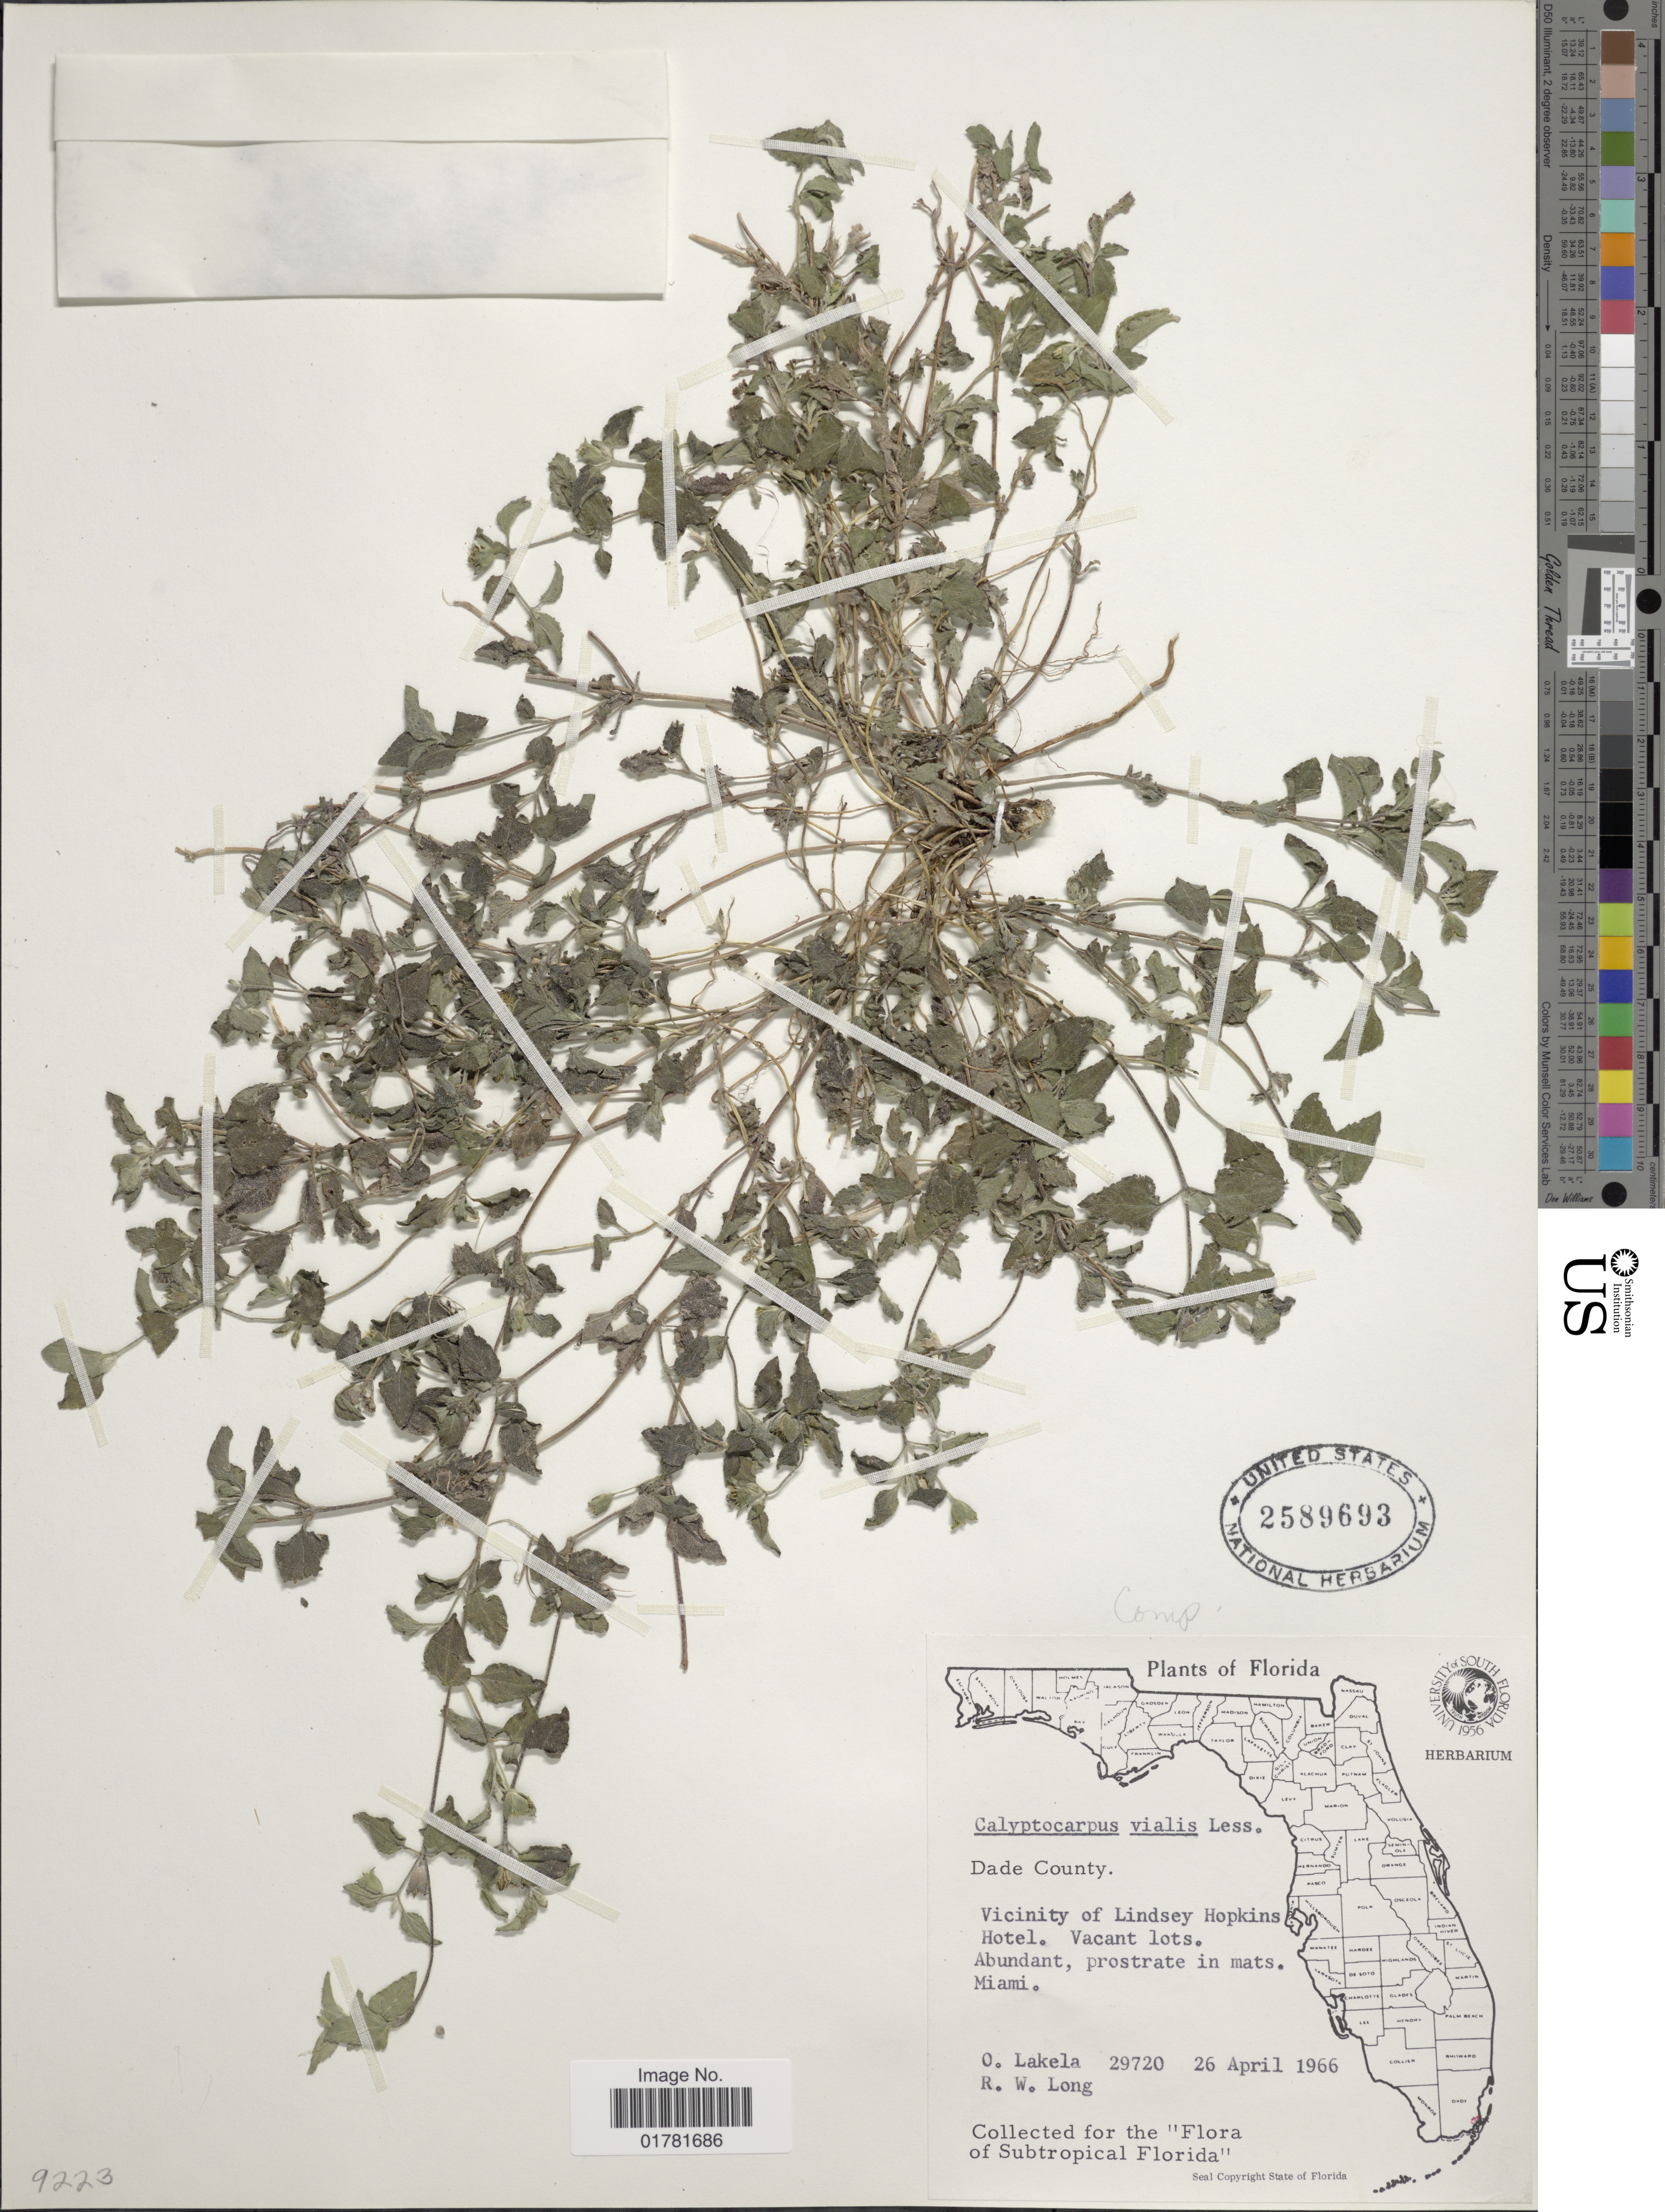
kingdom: Plantae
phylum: Tracheophyta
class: Magnoliopsida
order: Asterales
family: Asteraceae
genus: Calyptocarpus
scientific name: Calyptocarpus vialis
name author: Less.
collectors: O. Lakela & R. W. Long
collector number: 29720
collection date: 1966-04-26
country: United States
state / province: Florida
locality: Dade County, Vicinity of Lindsey Hopkins Hotel, Miami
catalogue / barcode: US 2589693